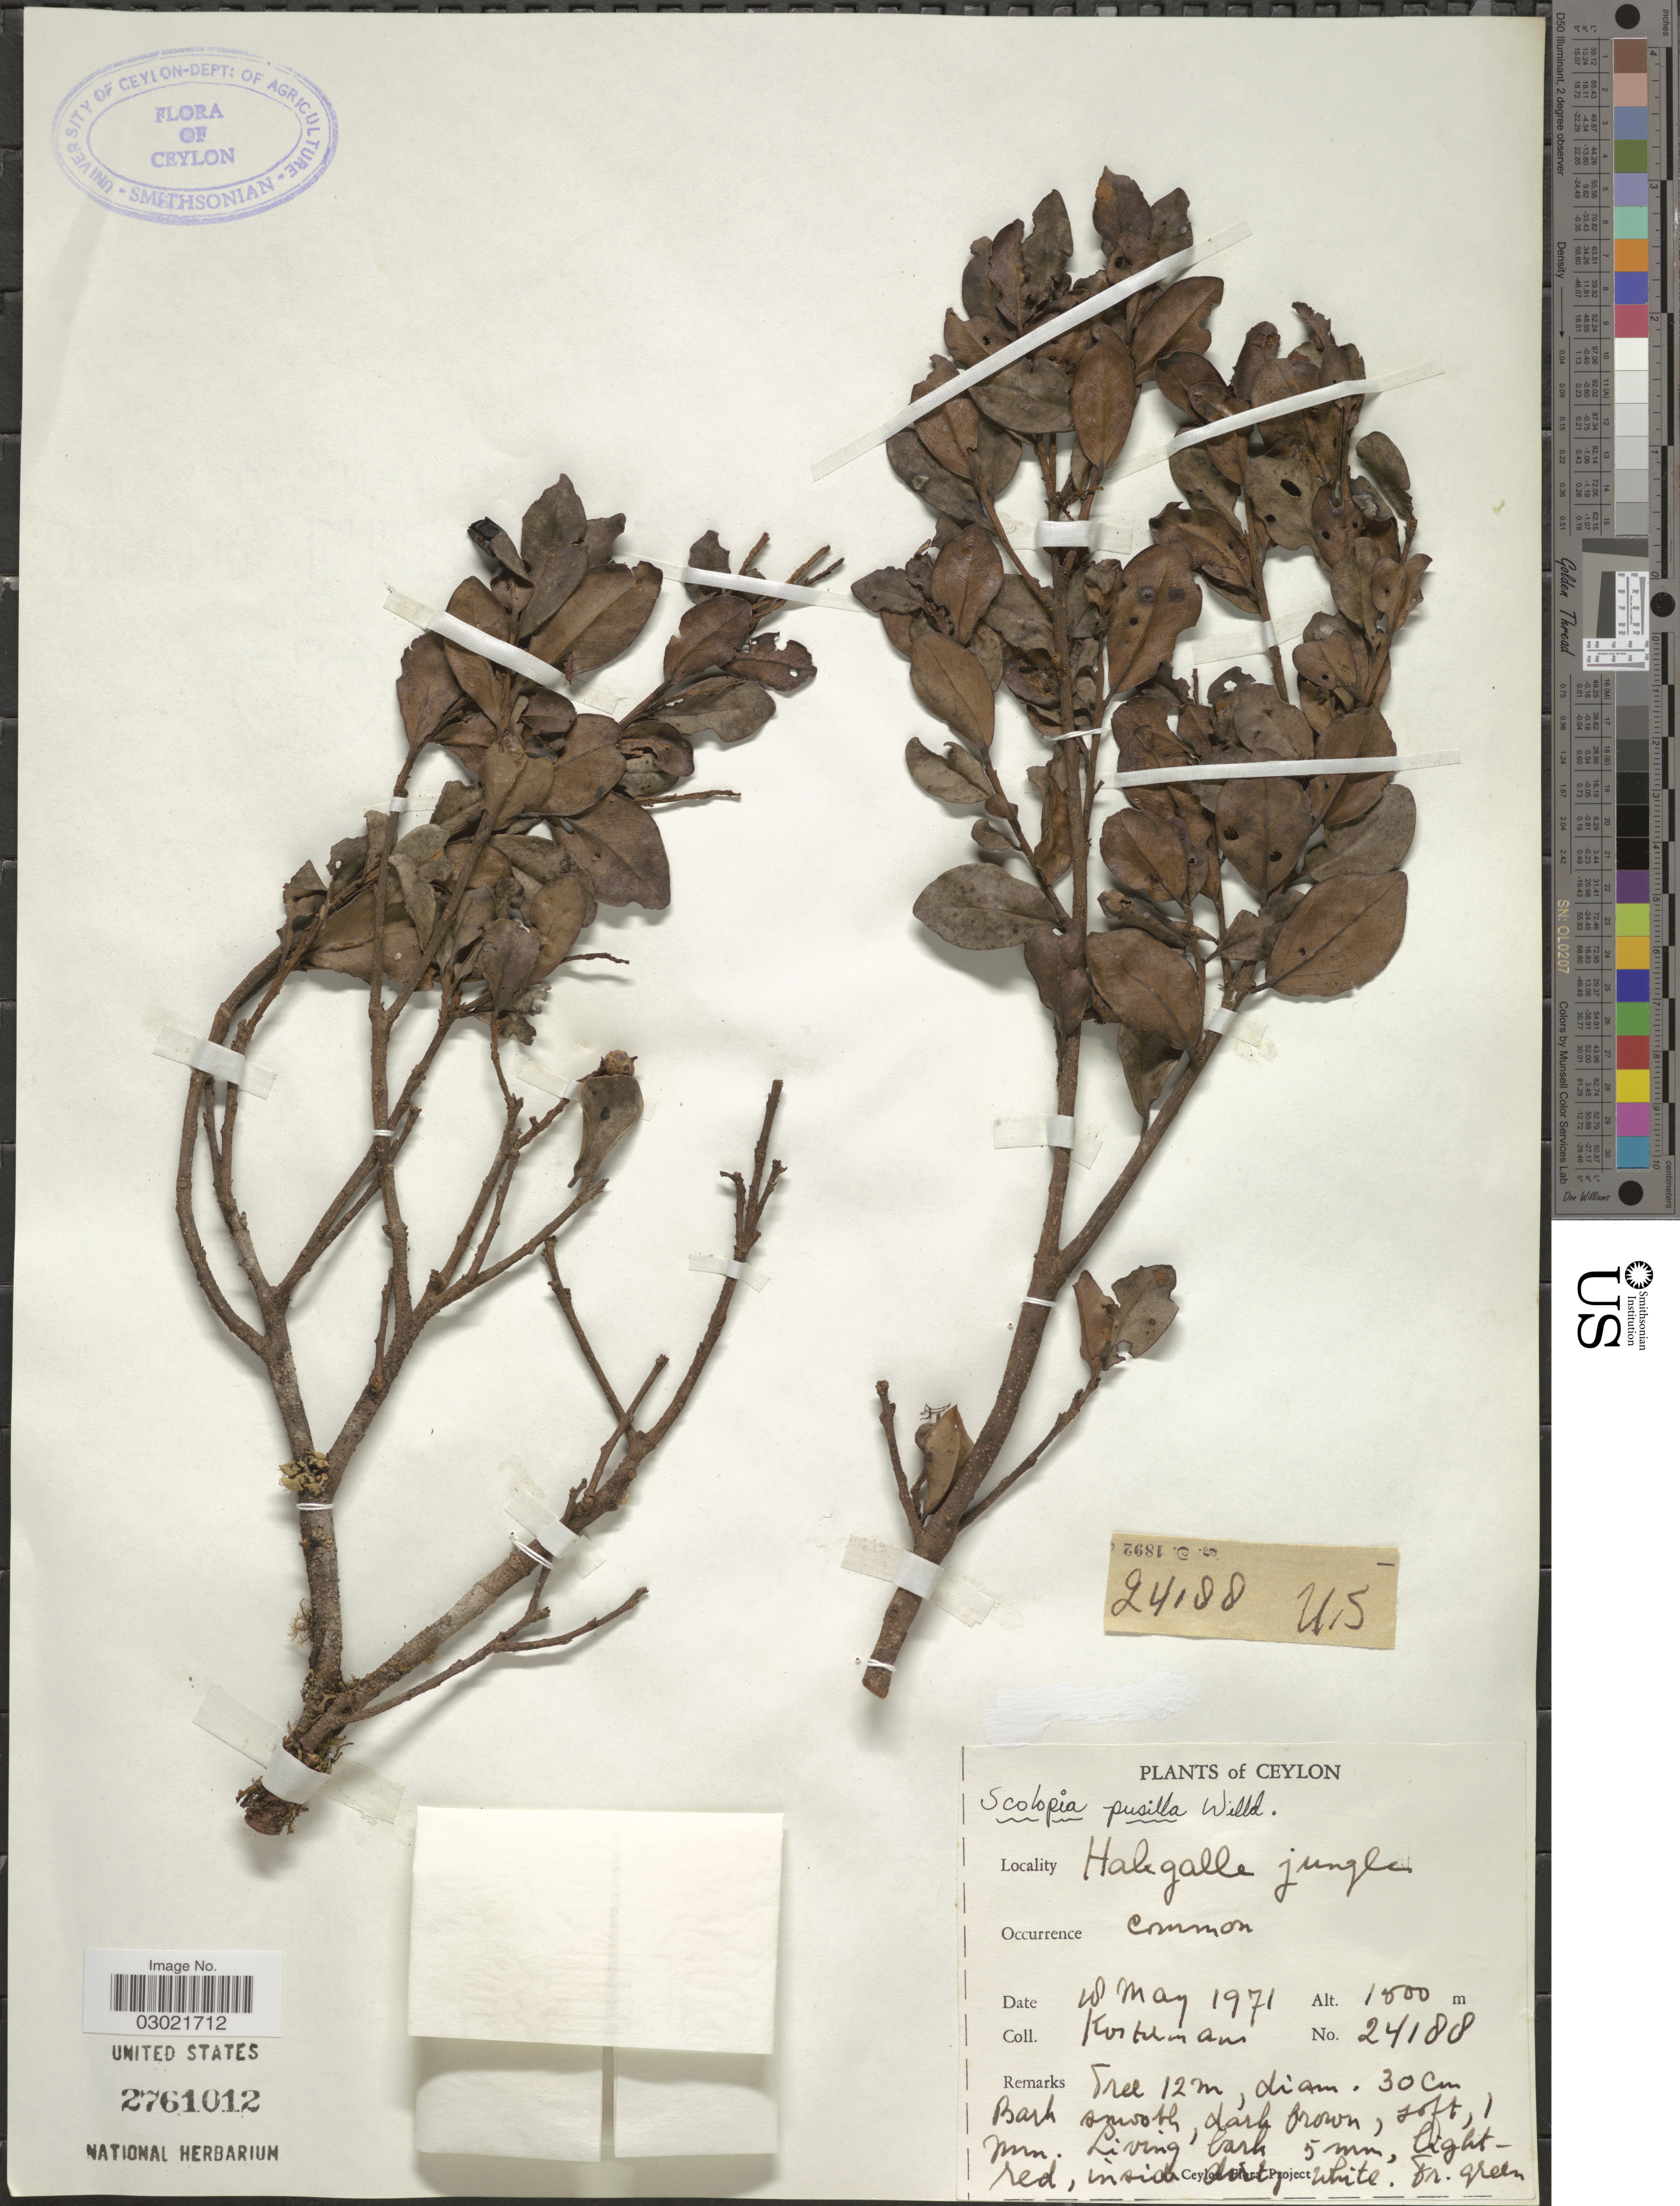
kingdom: Plantae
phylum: Tracheophyta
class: Magnoliopsida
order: Malpighiales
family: Salicaceae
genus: Scolopia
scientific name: Scolopia pusilla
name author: (Gaertn.) Willd.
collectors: Kostermans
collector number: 24188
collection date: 1971-05-28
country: Sri Lanka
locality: Ceylon. Halegalle jungle.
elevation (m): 1500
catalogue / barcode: US 2761012